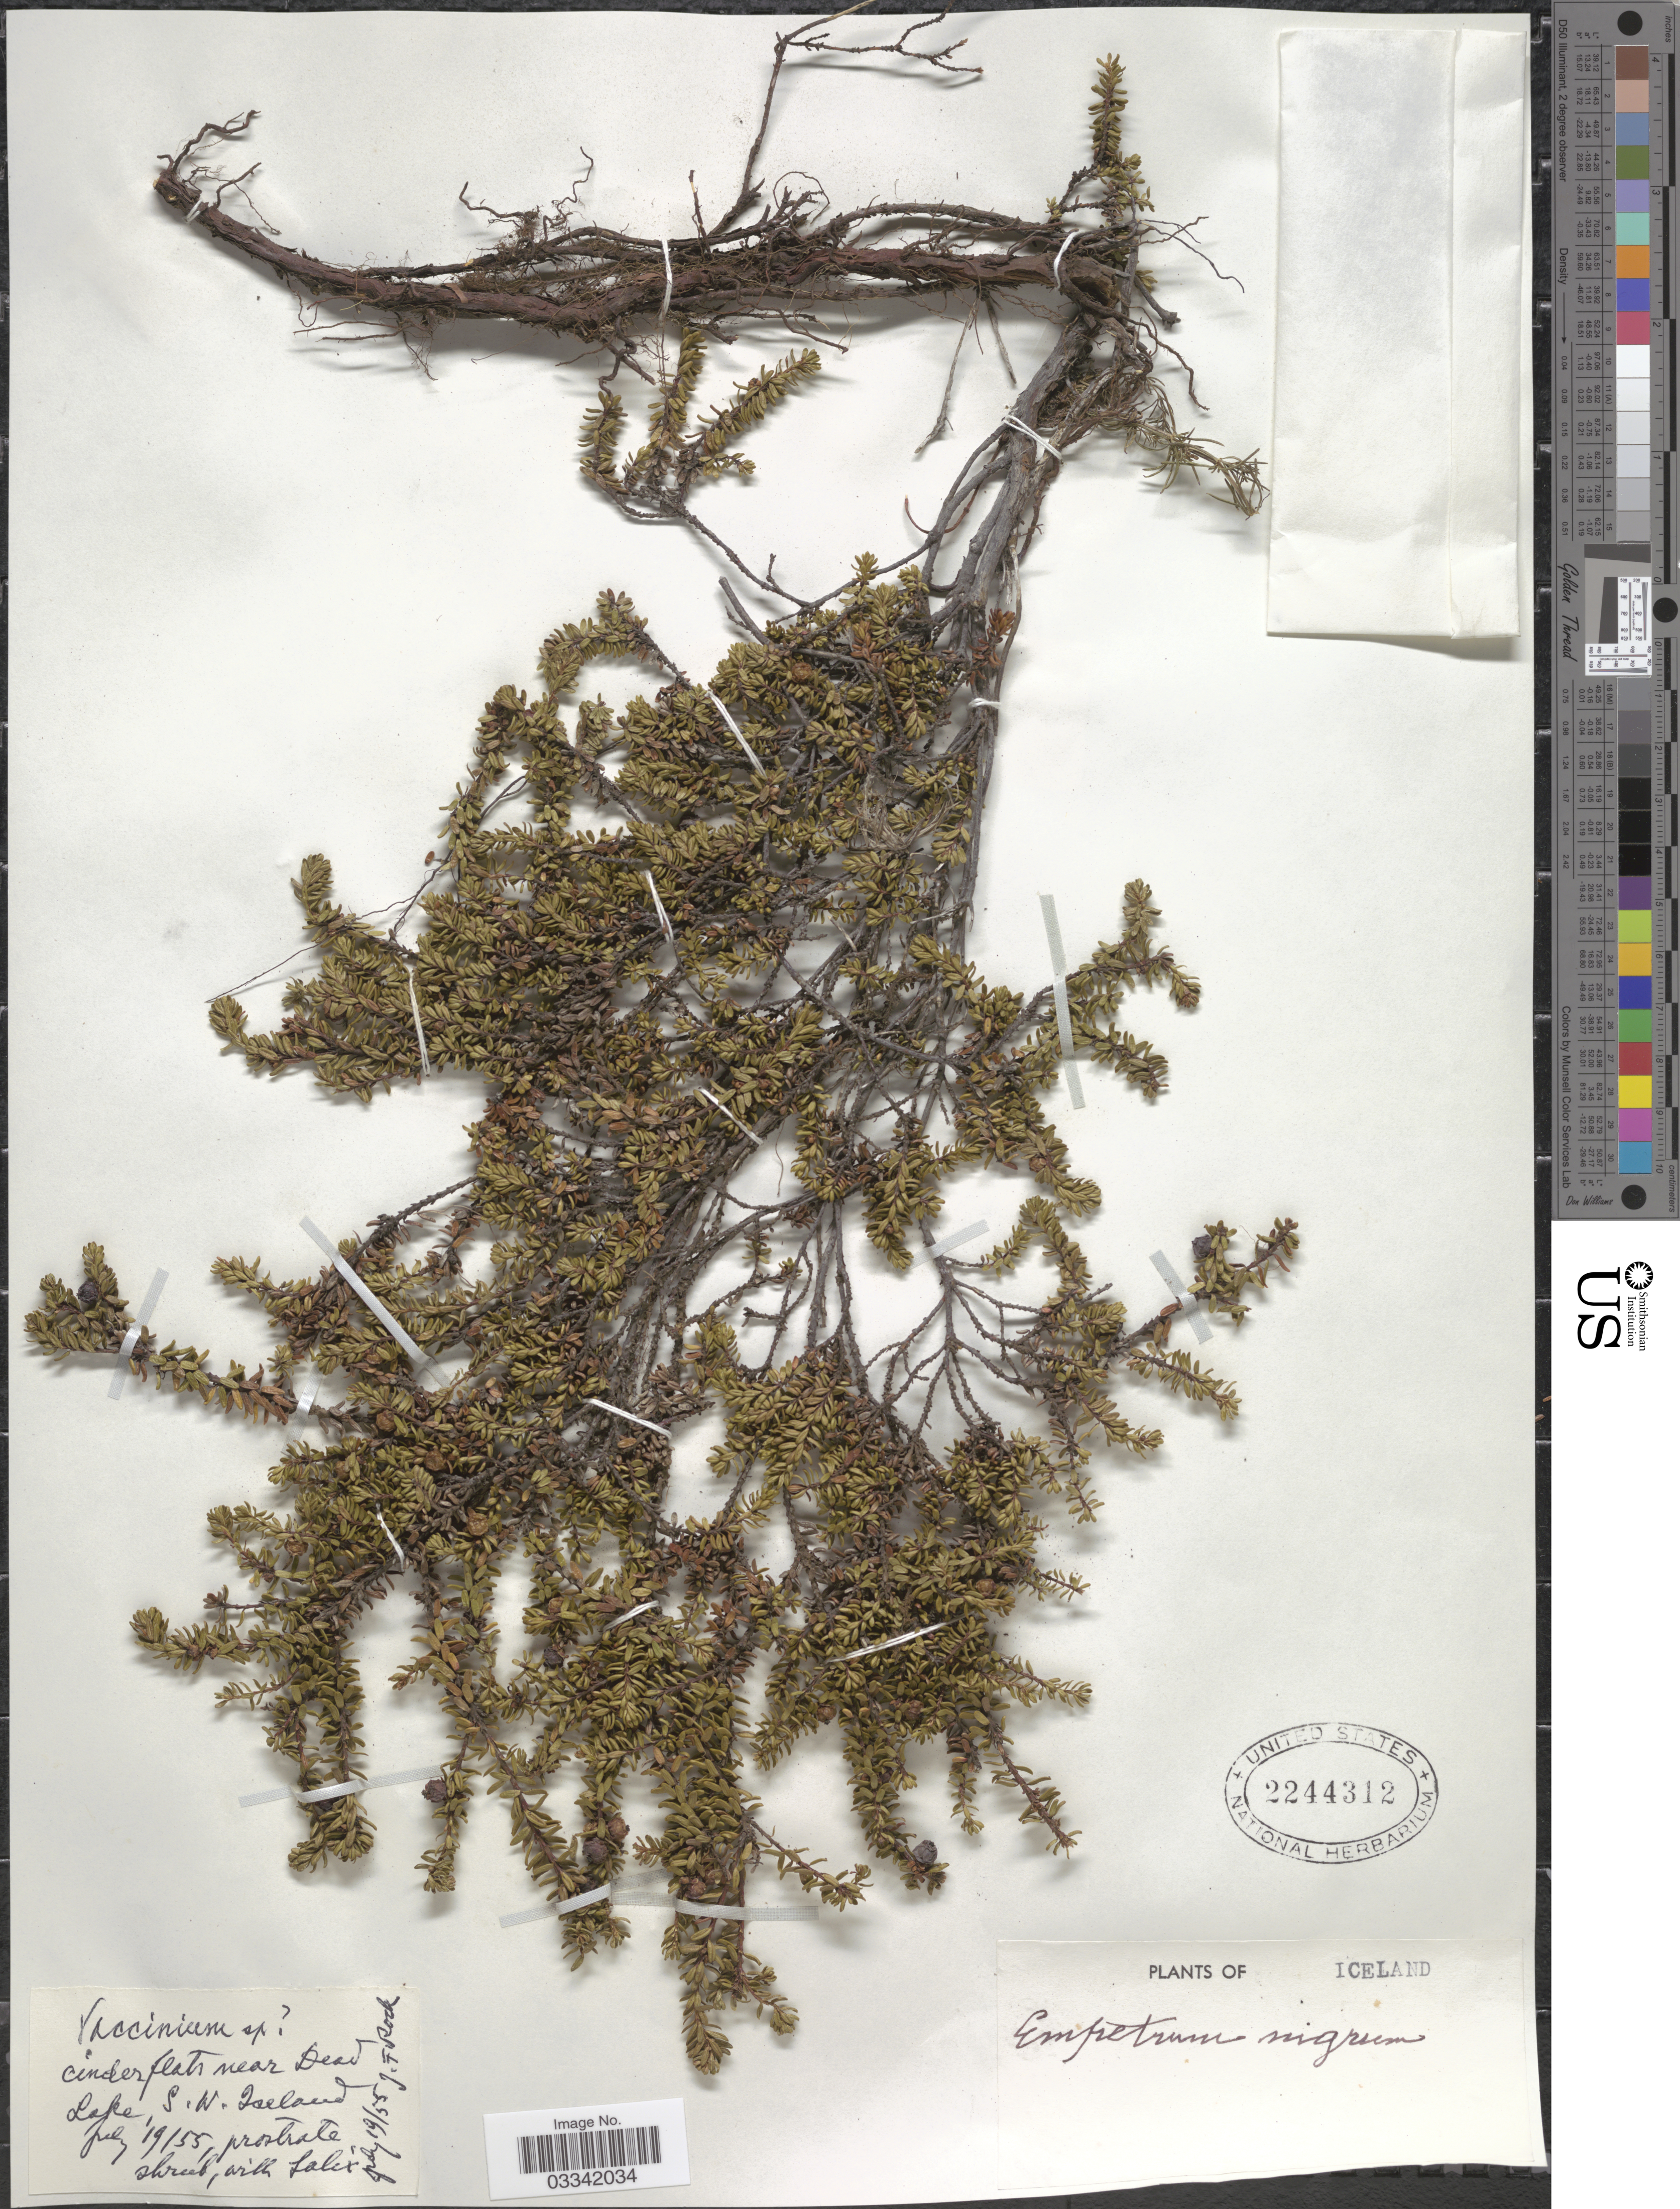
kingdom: Plantae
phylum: Tracheophyta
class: Magnoliopsida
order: Ericales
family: Ericaceae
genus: Empetrum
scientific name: Empetrum nigrum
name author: L.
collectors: J. Rock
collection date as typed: Transcribed d/m/y: 19/7/55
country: Iceland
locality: Cinder flats near Dead Lake, S.W. Iceland.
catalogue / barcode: US 2244312